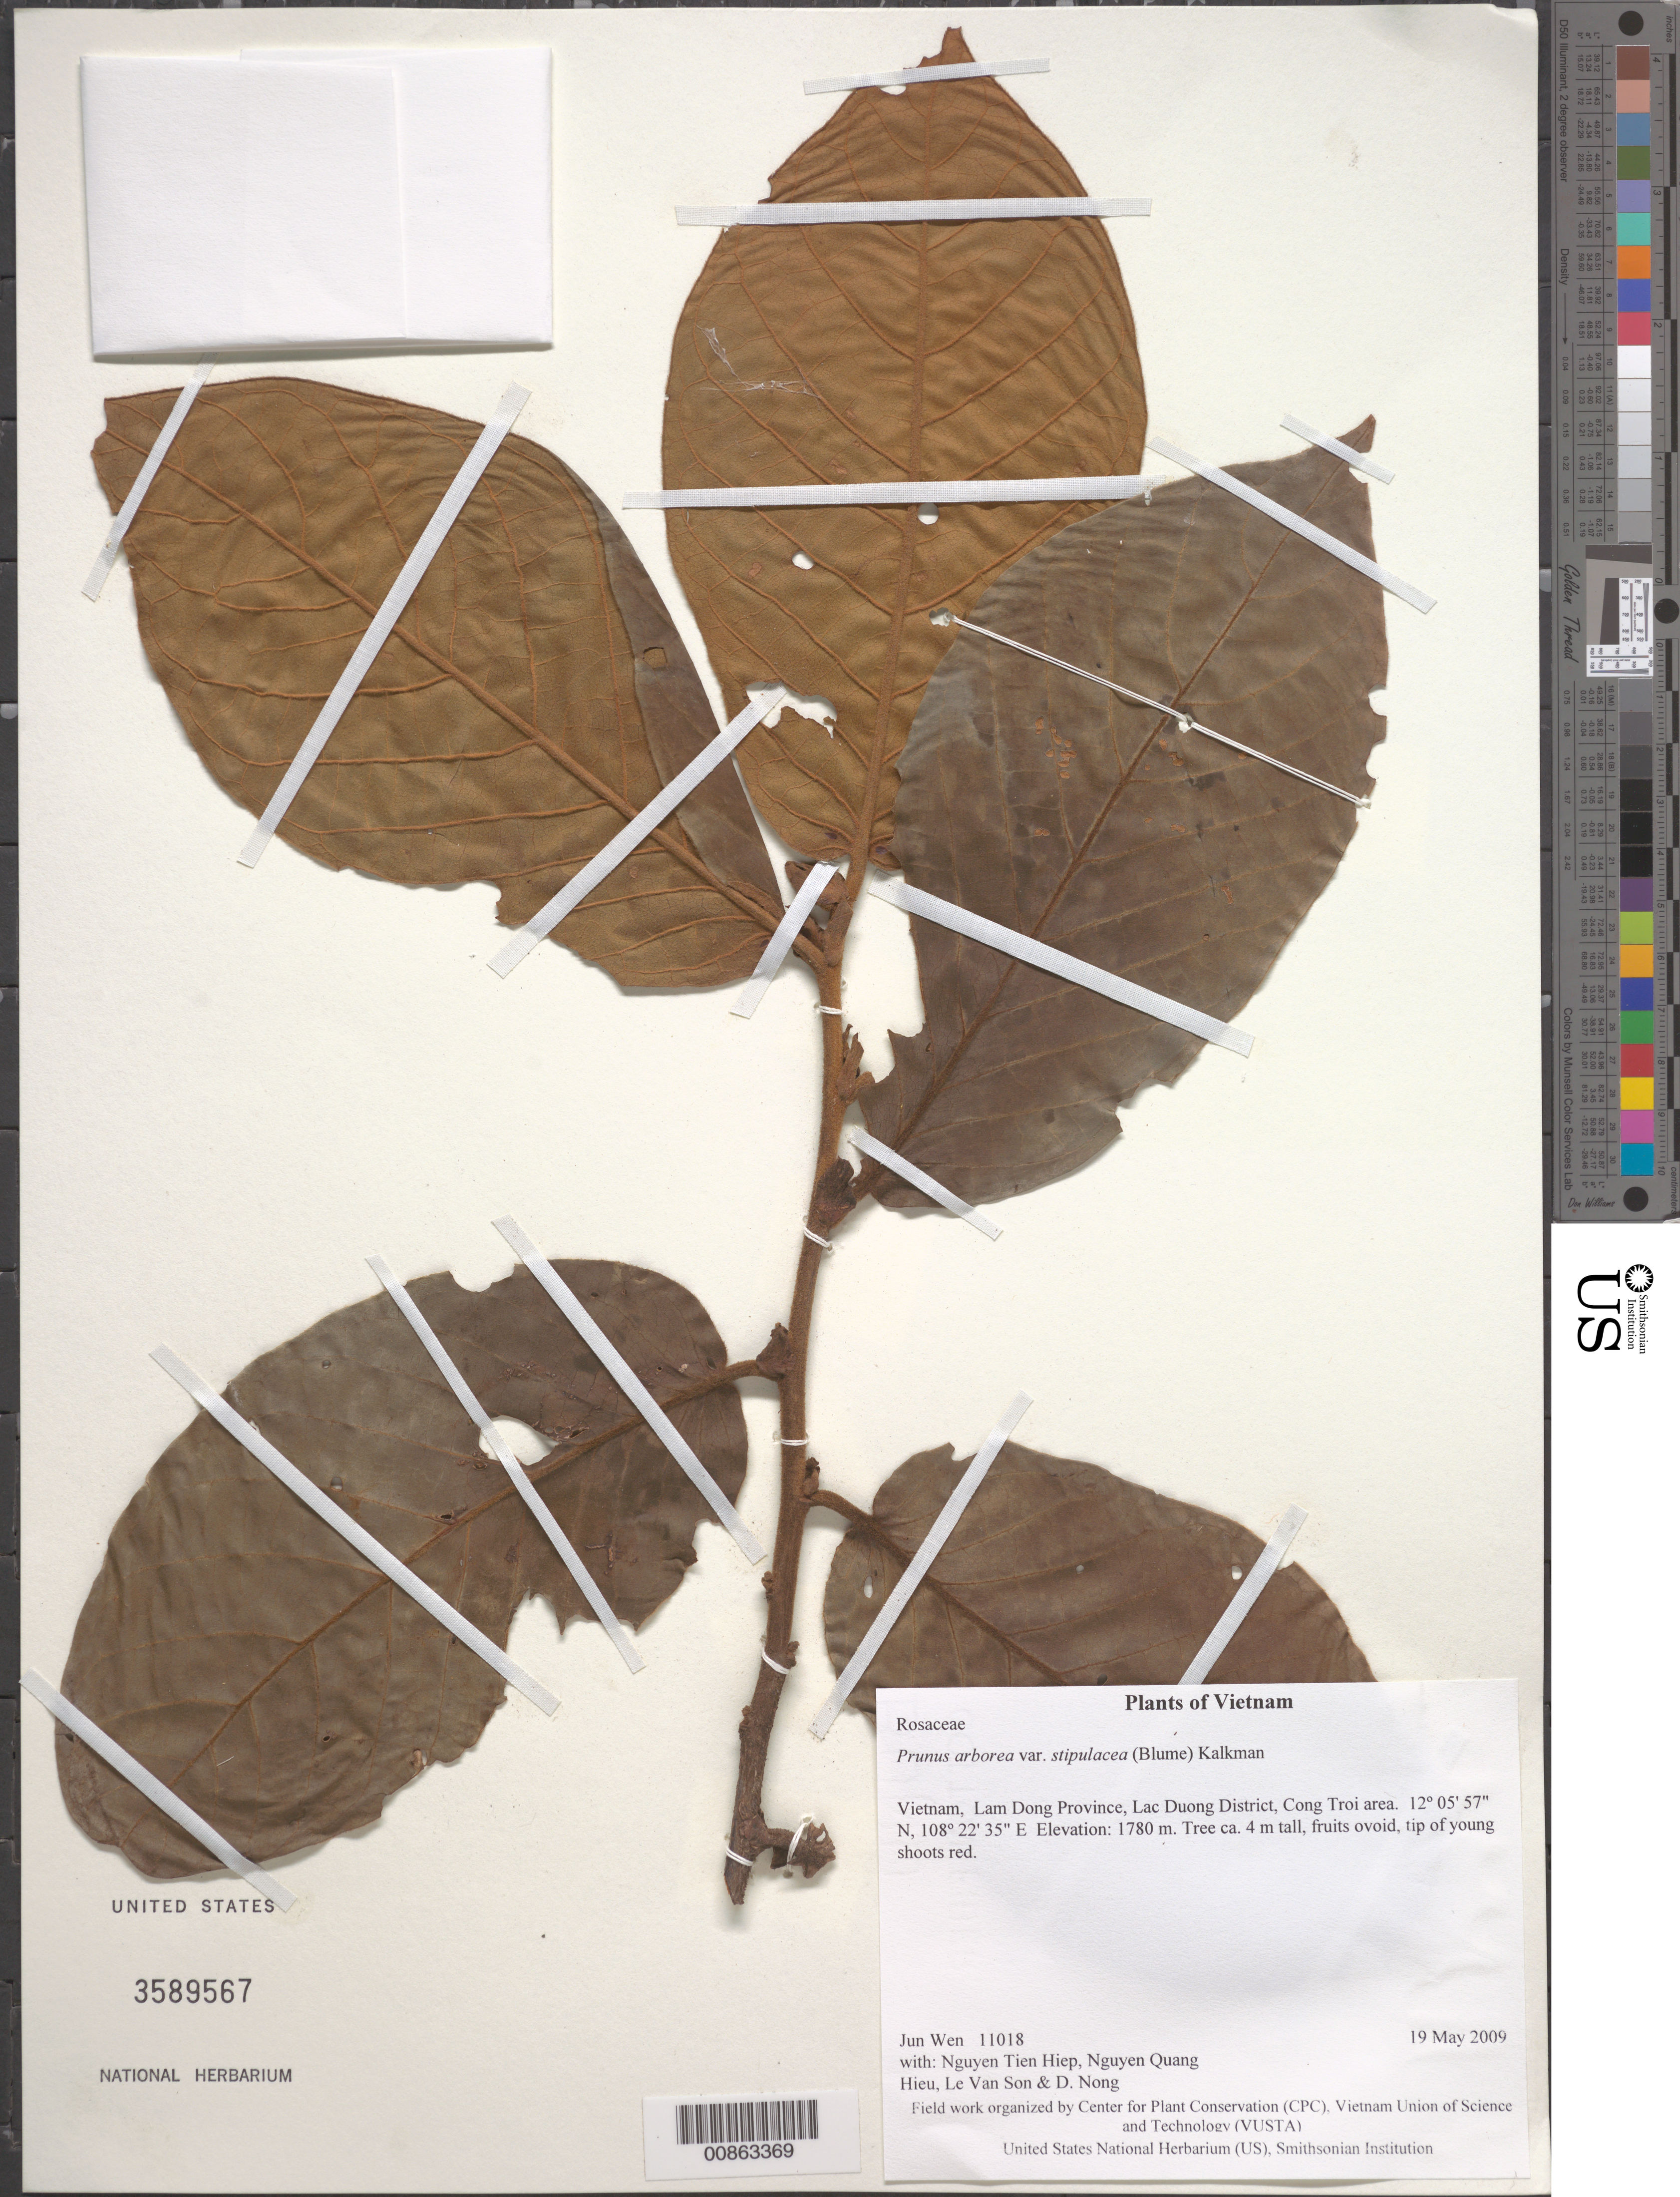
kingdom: Plantae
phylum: Tracheophyta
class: Magnoliopsida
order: Rosales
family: Rosaceae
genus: Prunus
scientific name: Prunus arborea var. stipulacea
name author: (Blume) Kalkman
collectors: J. Wen, N. T. Hiep, N. Hieu, L. Van Son & D. Nong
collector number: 11018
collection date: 2009-05-19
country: Vietnam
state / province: Lam Dong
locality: Lac Duong District, Cong Troi area.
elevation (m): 1780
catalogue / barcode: US 3589567